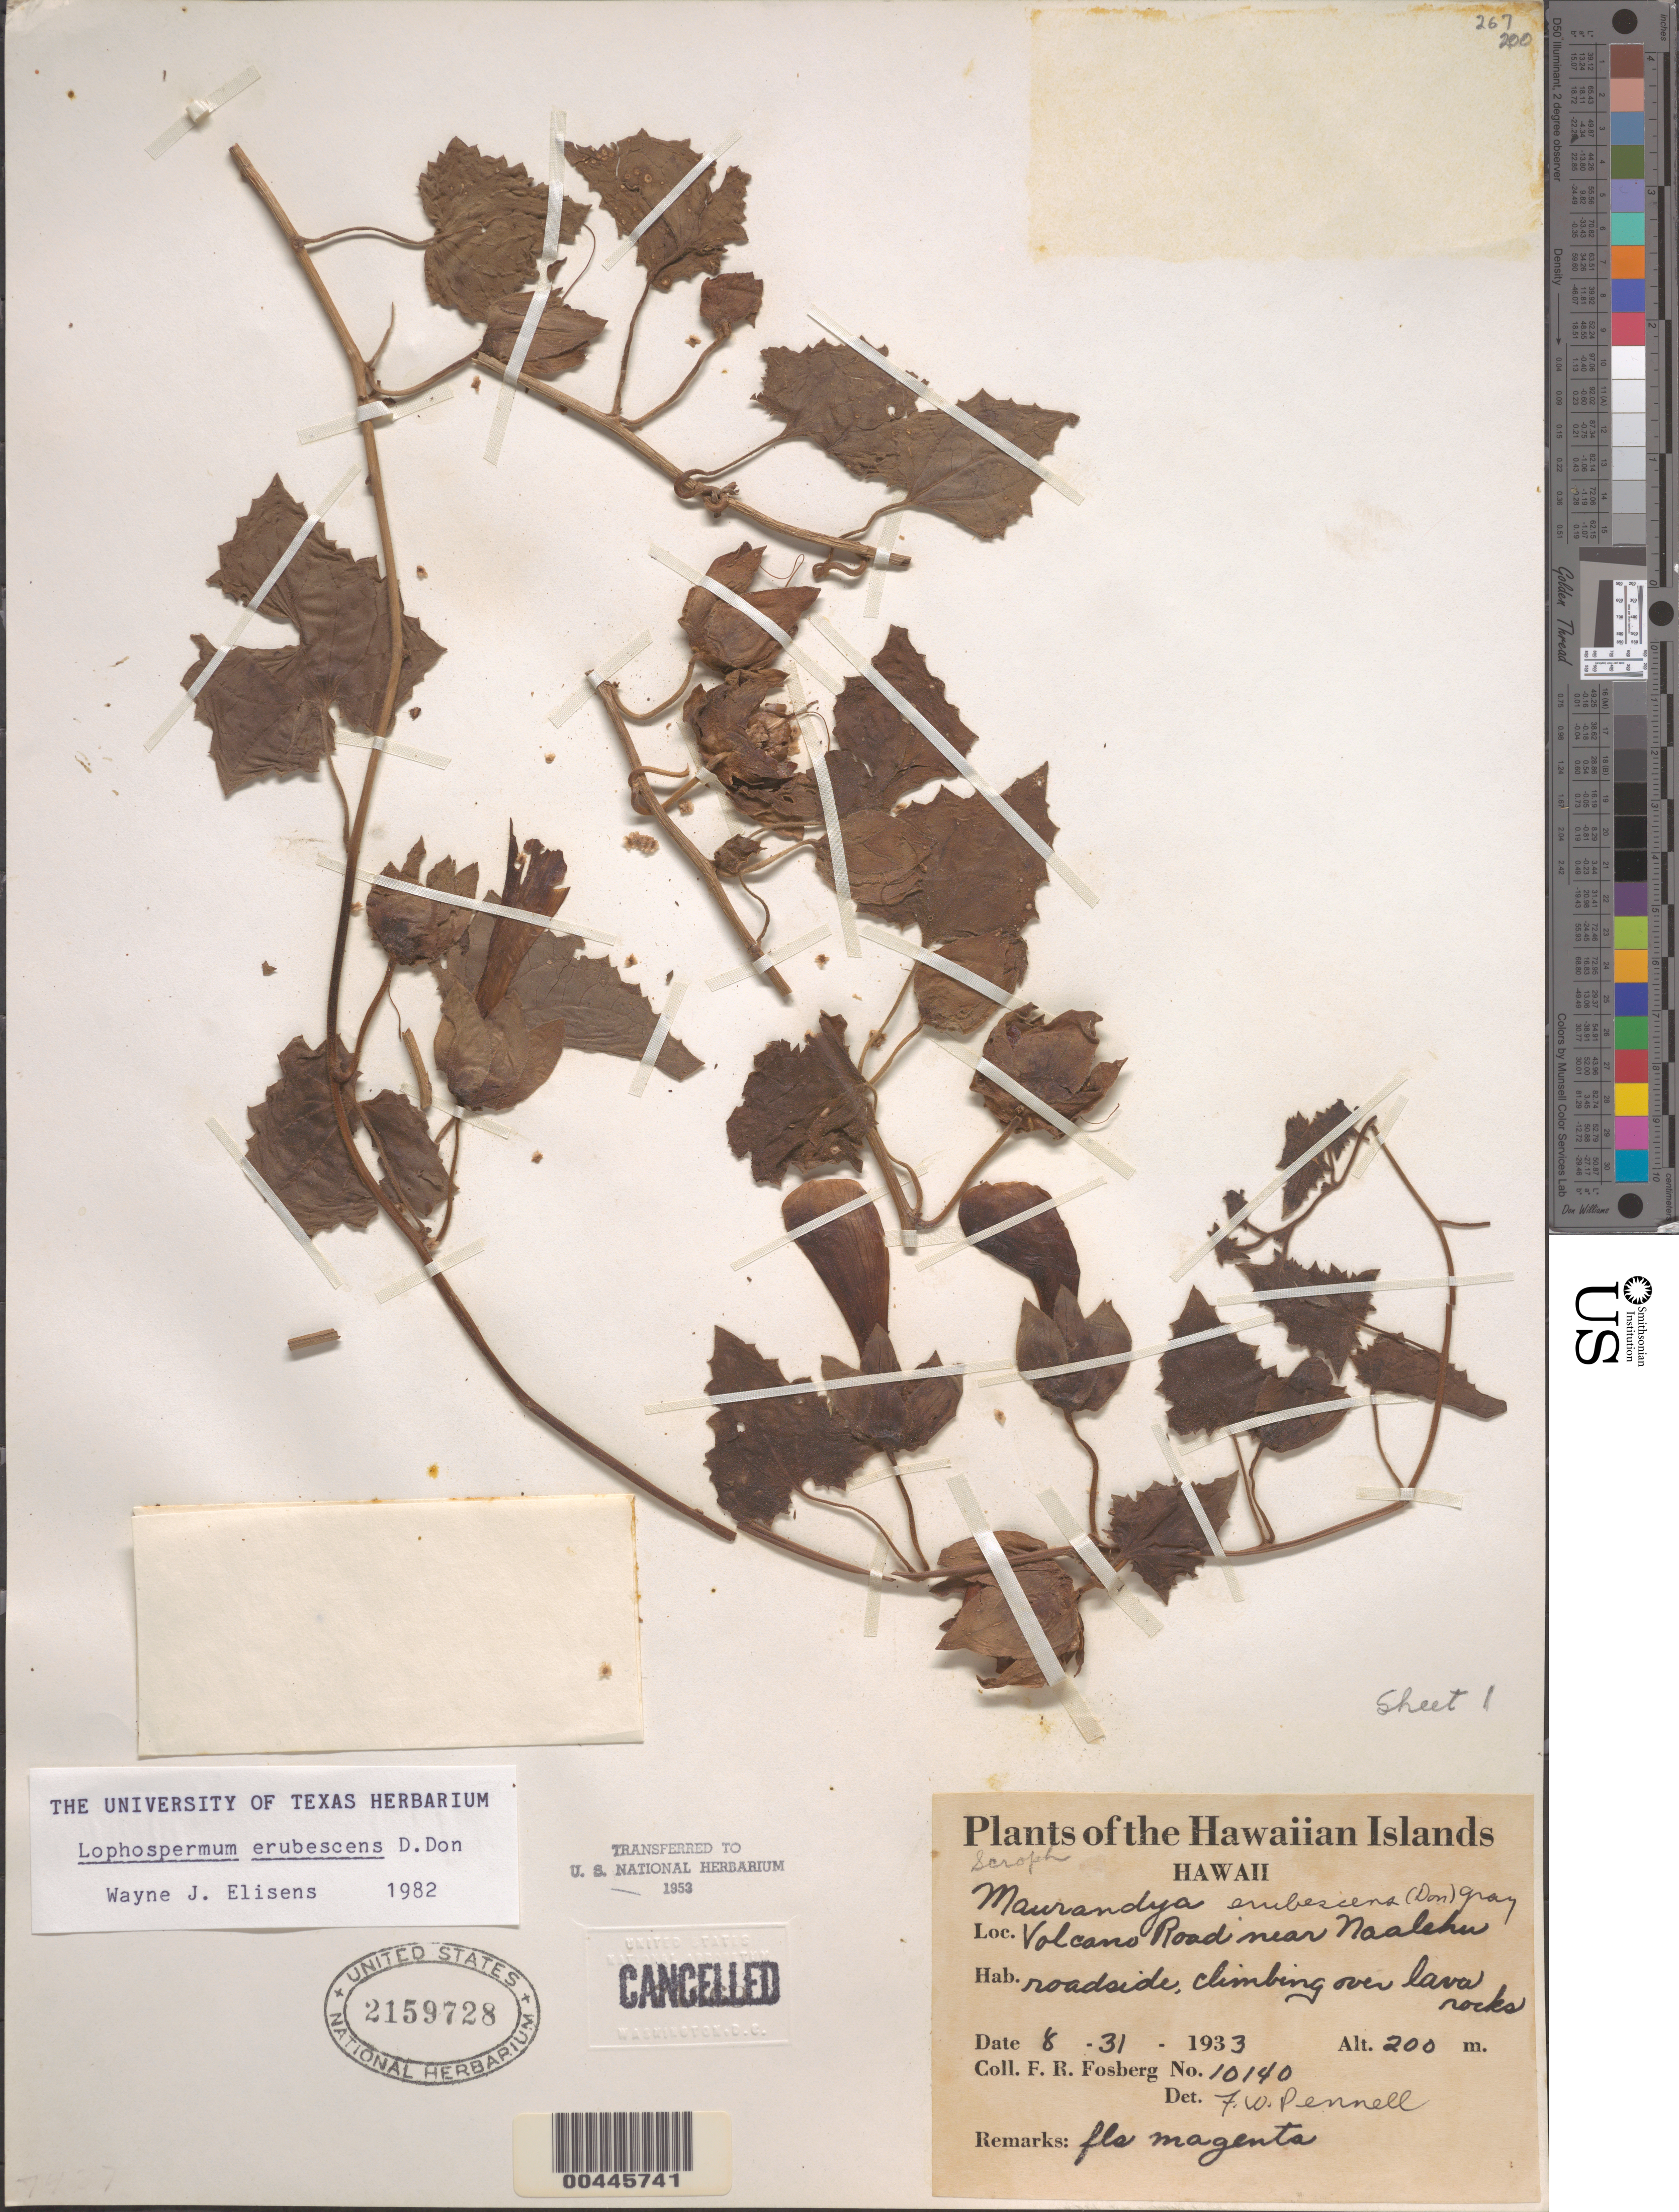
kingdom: Plantae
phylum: Tracheophyta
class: Magnoliopsida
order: Lamiales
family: Plantaginaceae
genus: Lophospermum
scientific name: Lophospermum erubescens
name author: D. Don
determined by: Elisens, W. J.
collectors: F. R. Fosberg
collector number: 10140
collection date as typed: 31 Aug 1933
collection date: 1933-08-31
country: United States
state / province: Hawaii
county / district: Hawaii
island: Hawaii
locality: Volcano Rd. near Naalehu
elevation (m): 200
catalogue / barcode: US 2159728